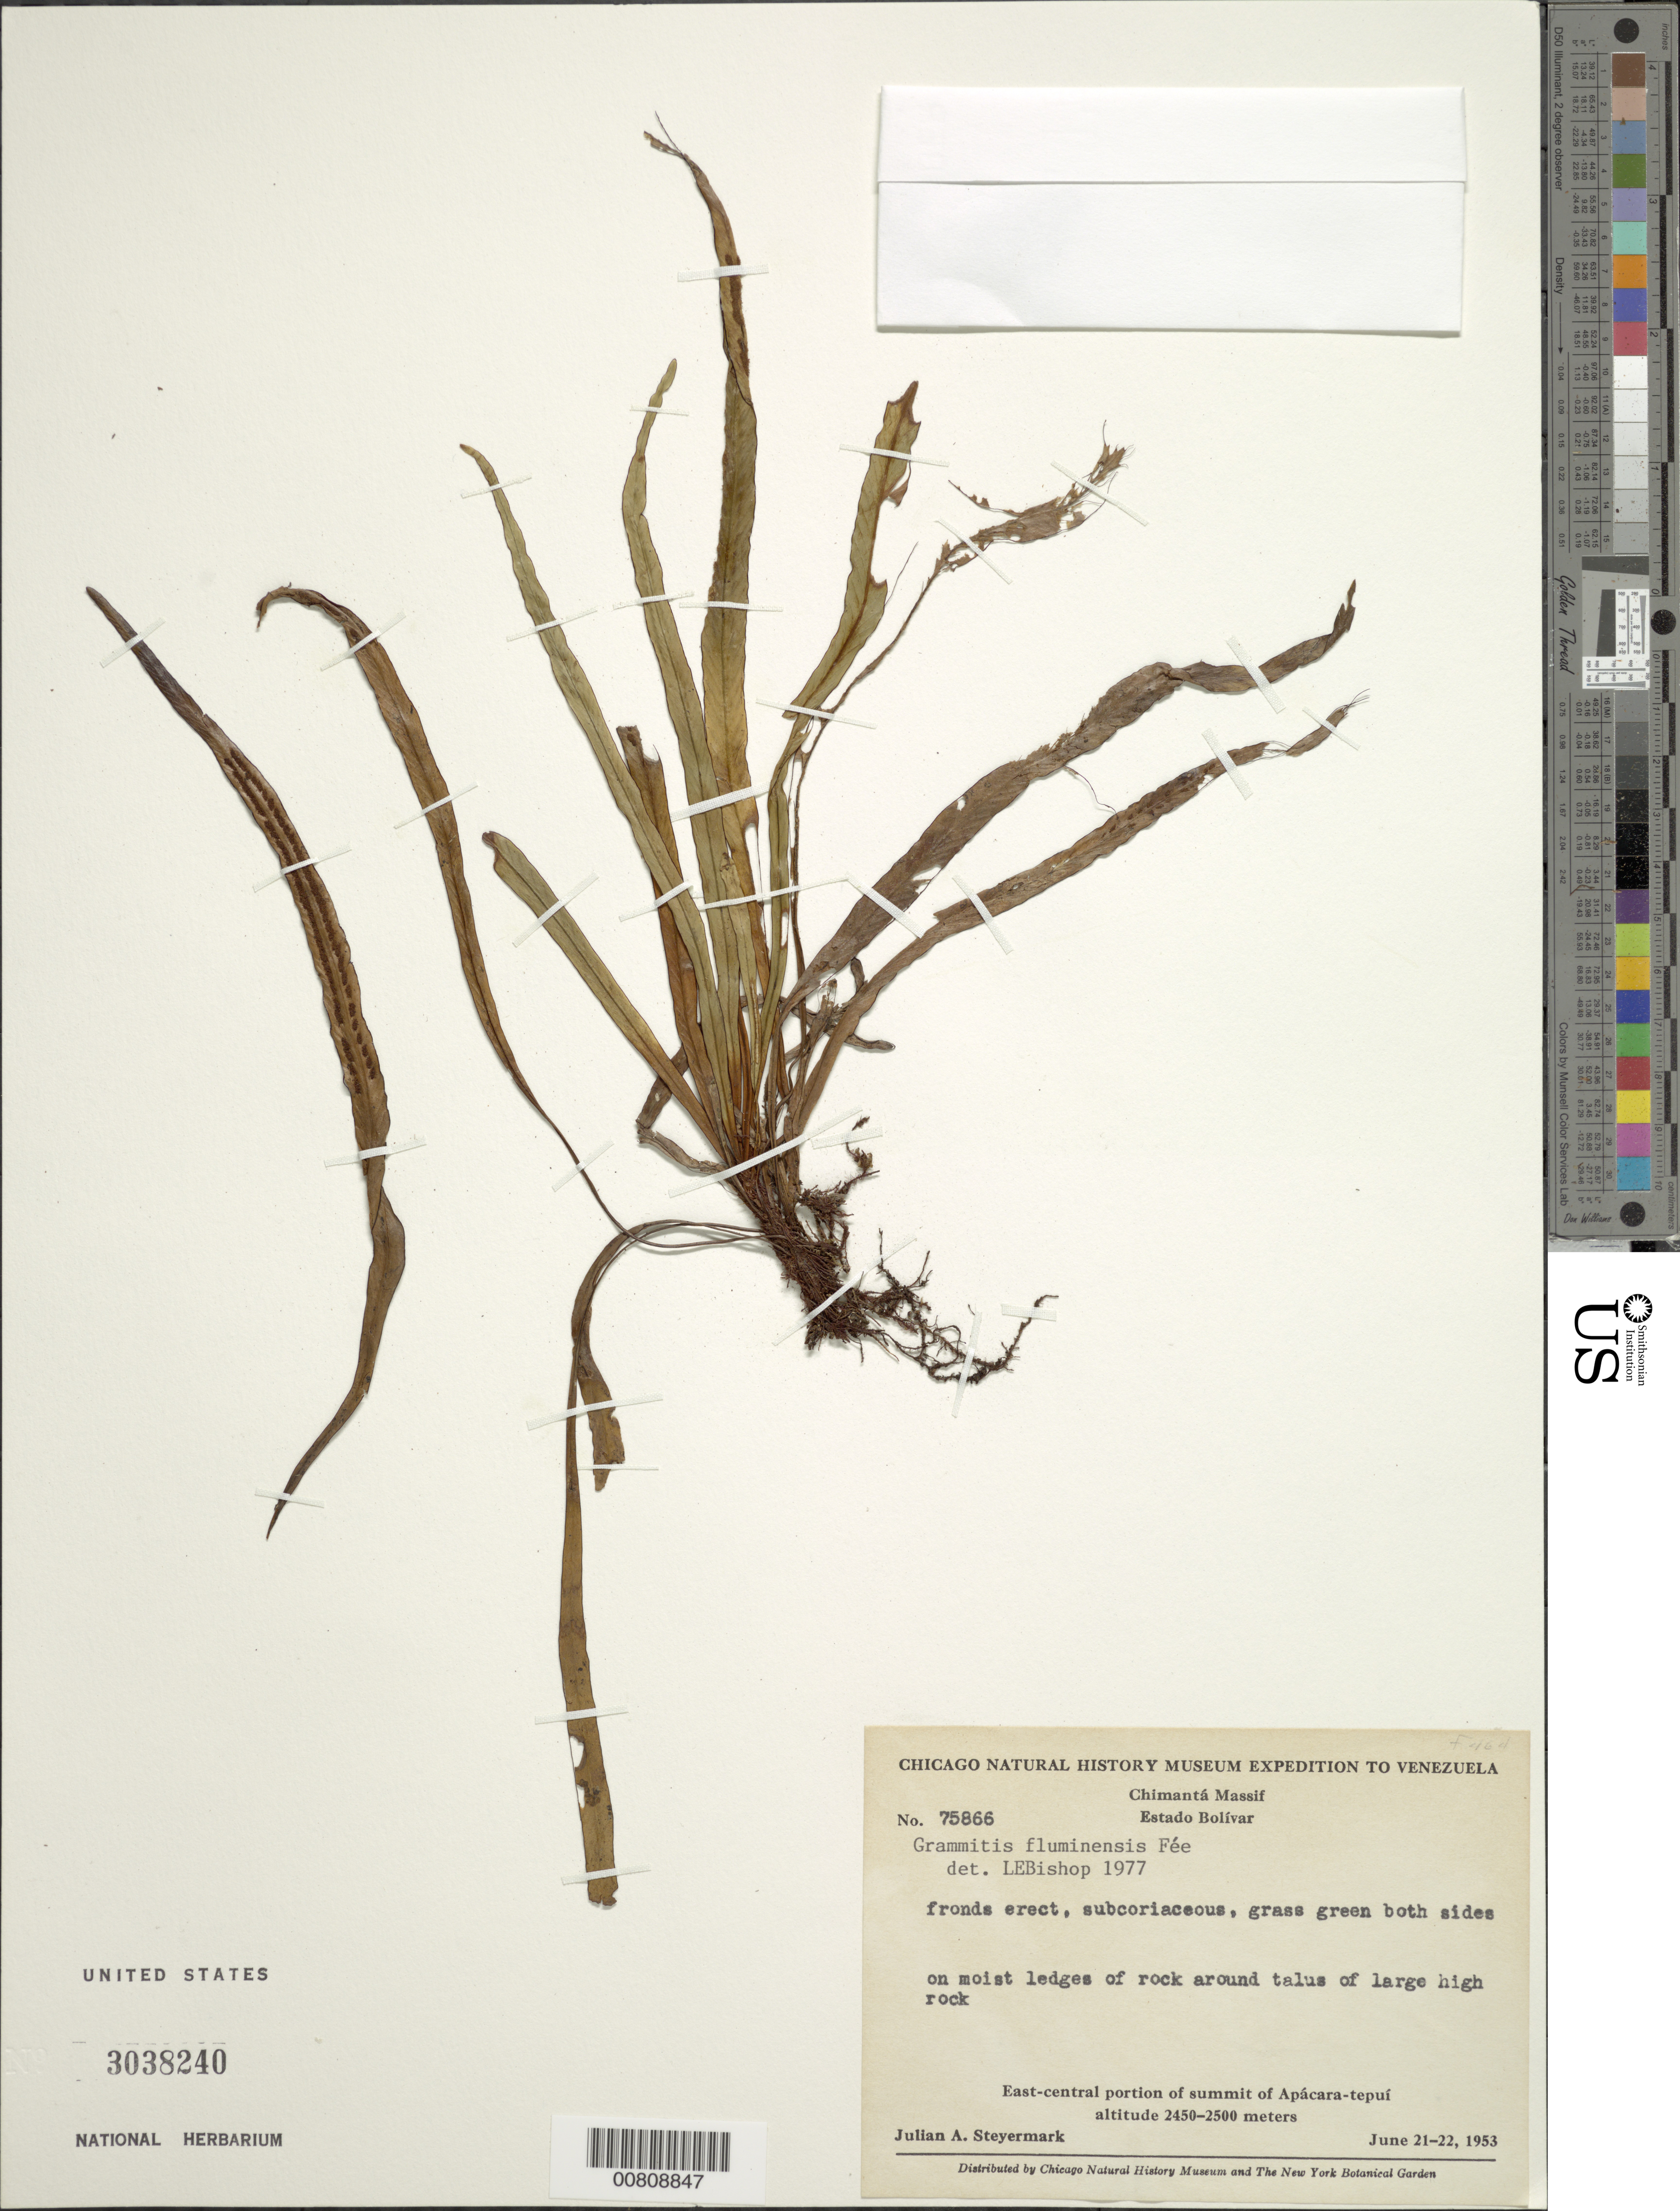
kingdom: Plantae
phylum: Tracheophyta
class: Polypodiopsida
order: Polypodiales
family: Polypodiaceae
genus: Grammitis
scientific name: Grammitis fluminensis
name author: Fée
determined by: Bishop, L. E.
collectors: J. Steyermark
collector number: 75866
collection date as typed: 21-Jun-53 to 22-Jun-53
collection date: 1953-06-21/1953-06-22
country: Venezuela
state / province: Bolívar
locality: Chimantá Massif, Apácara-tepuí, east-central part of summit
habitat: Moist ledges of rock around talus of large high rock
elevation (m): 2450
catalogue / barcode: US 3038240